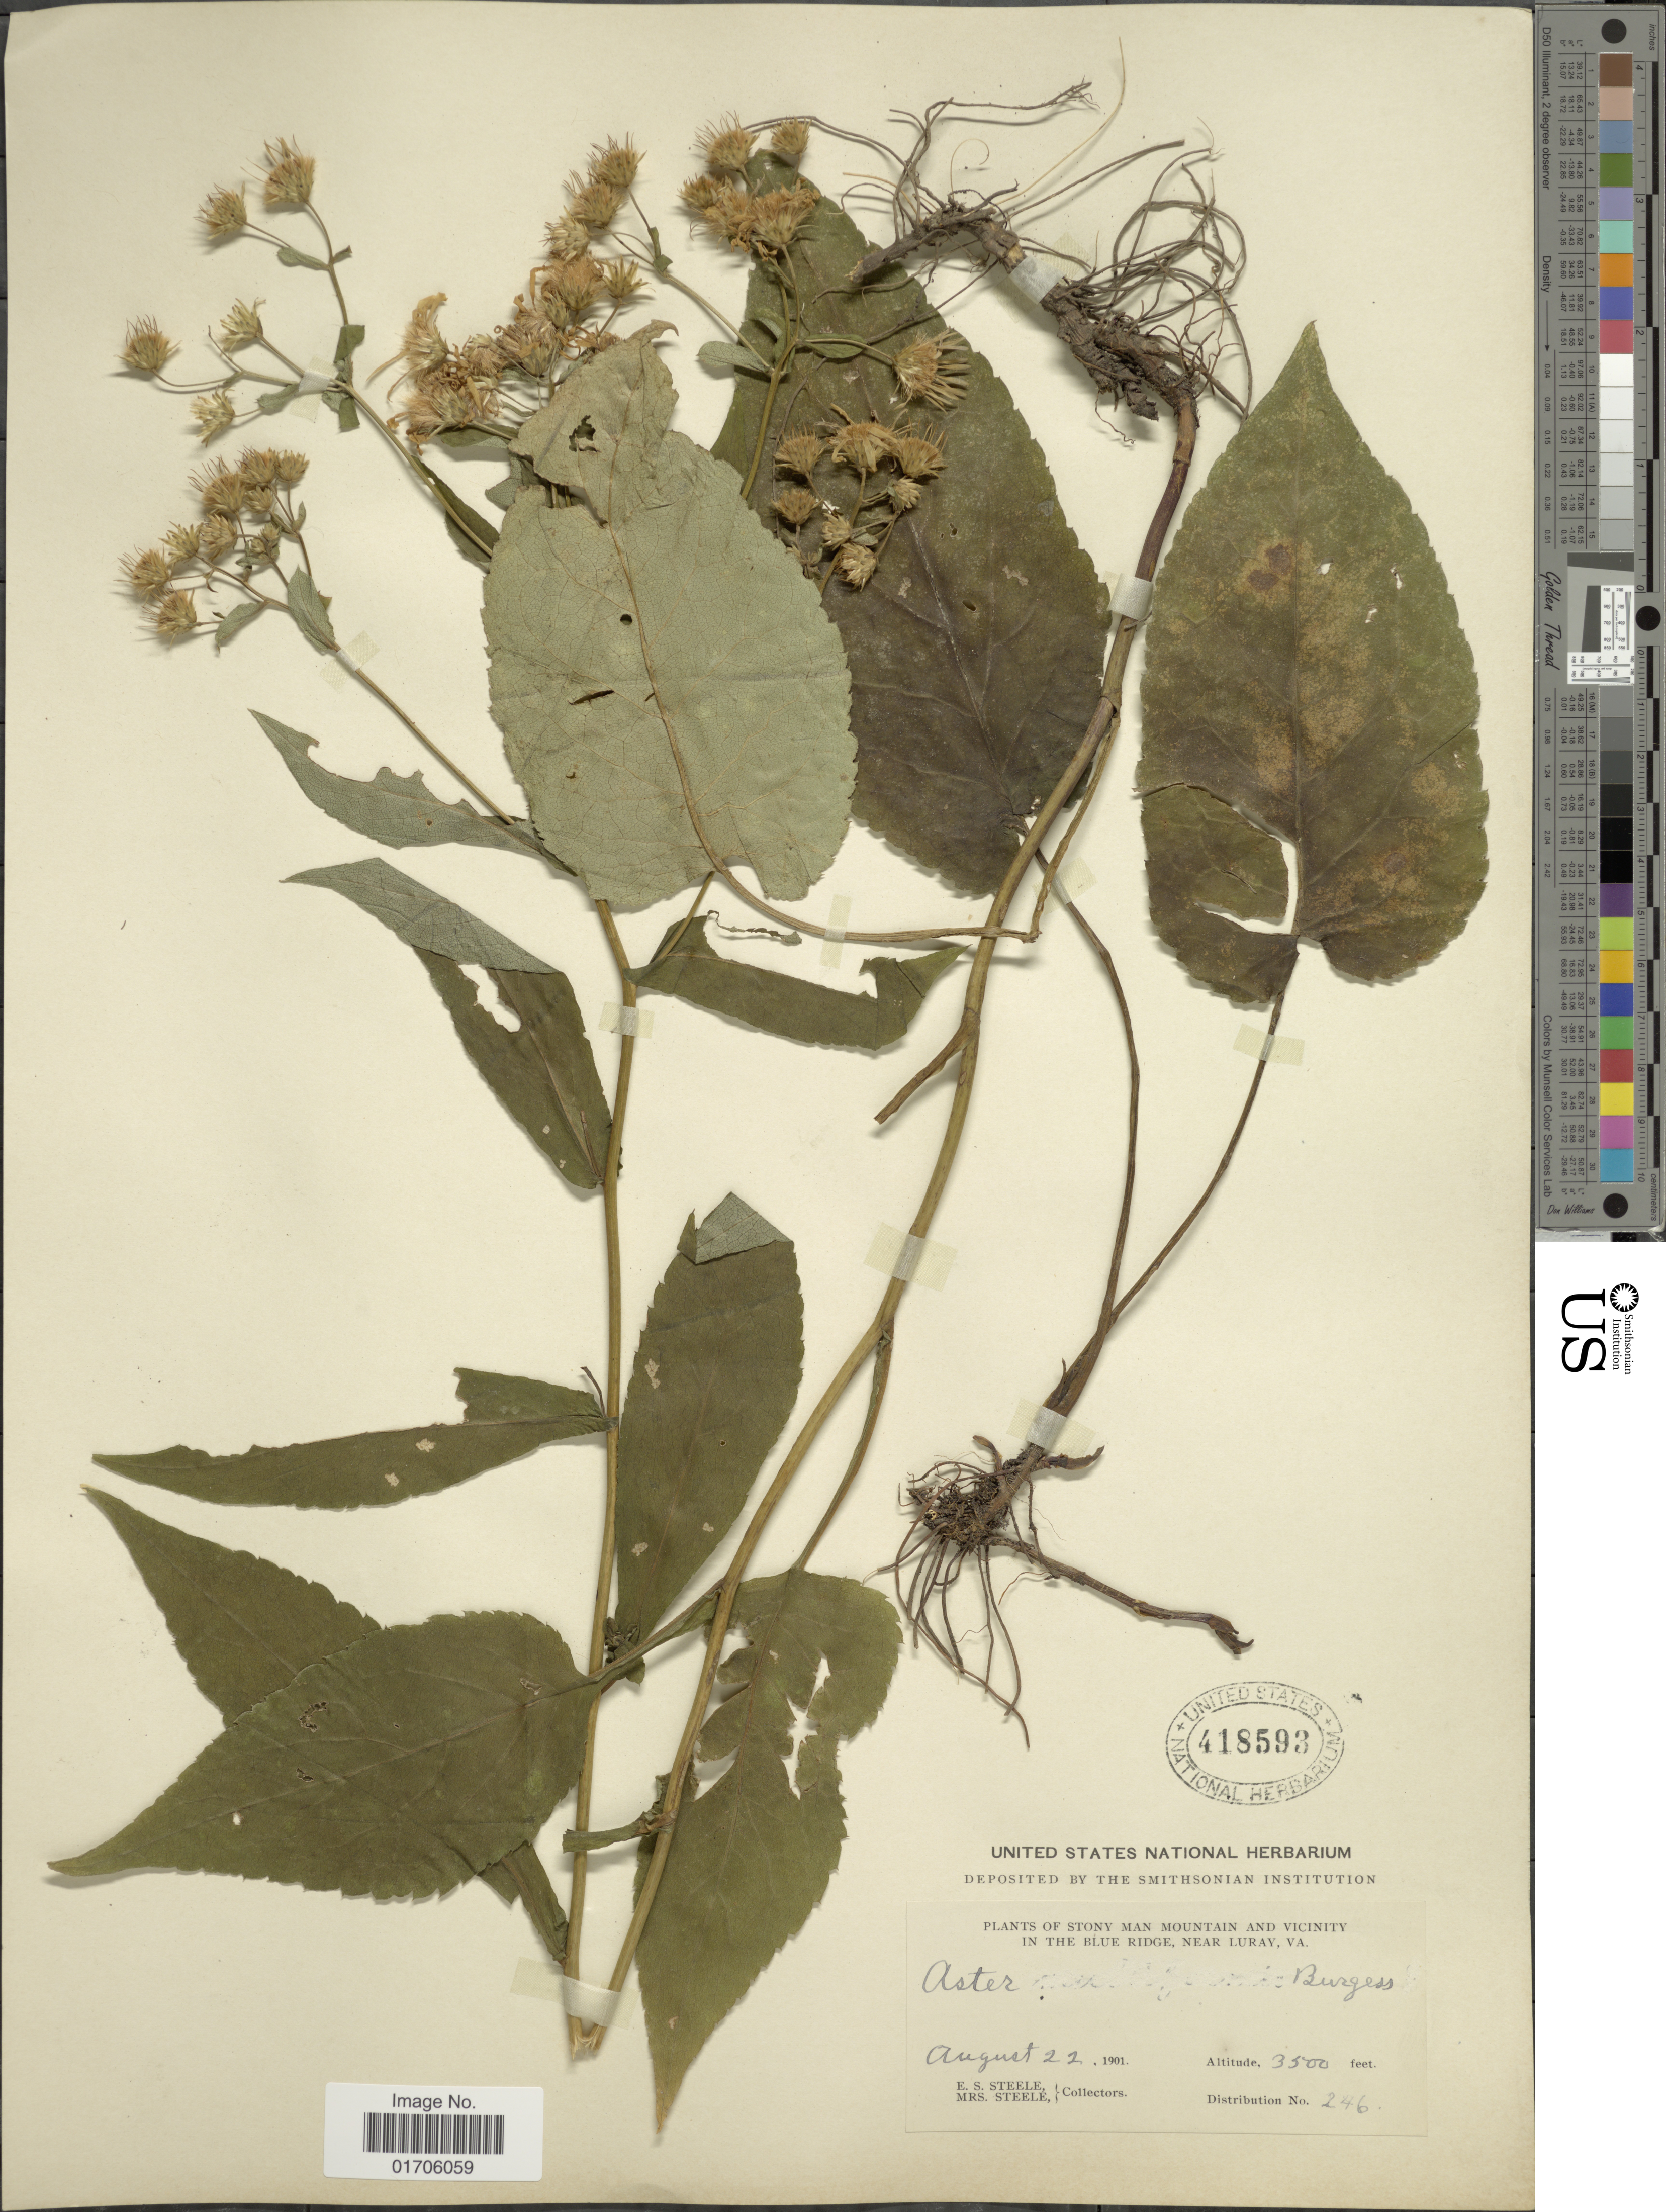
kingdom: Plantae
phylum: Tracheophyta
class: Magnoliopsida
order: Asterales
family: Asteraceae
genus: Aster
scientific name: Aster curvescens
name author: E.S. Burgess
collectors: E. Steele & Mrs. E. S. Steele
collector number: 246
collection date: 1901-08-22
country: United States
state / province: Virginia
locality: Stony Man Mountain and Vicinity in the Blue Ridge, near Luray, Va.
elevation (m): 1067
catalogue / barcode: US 418593